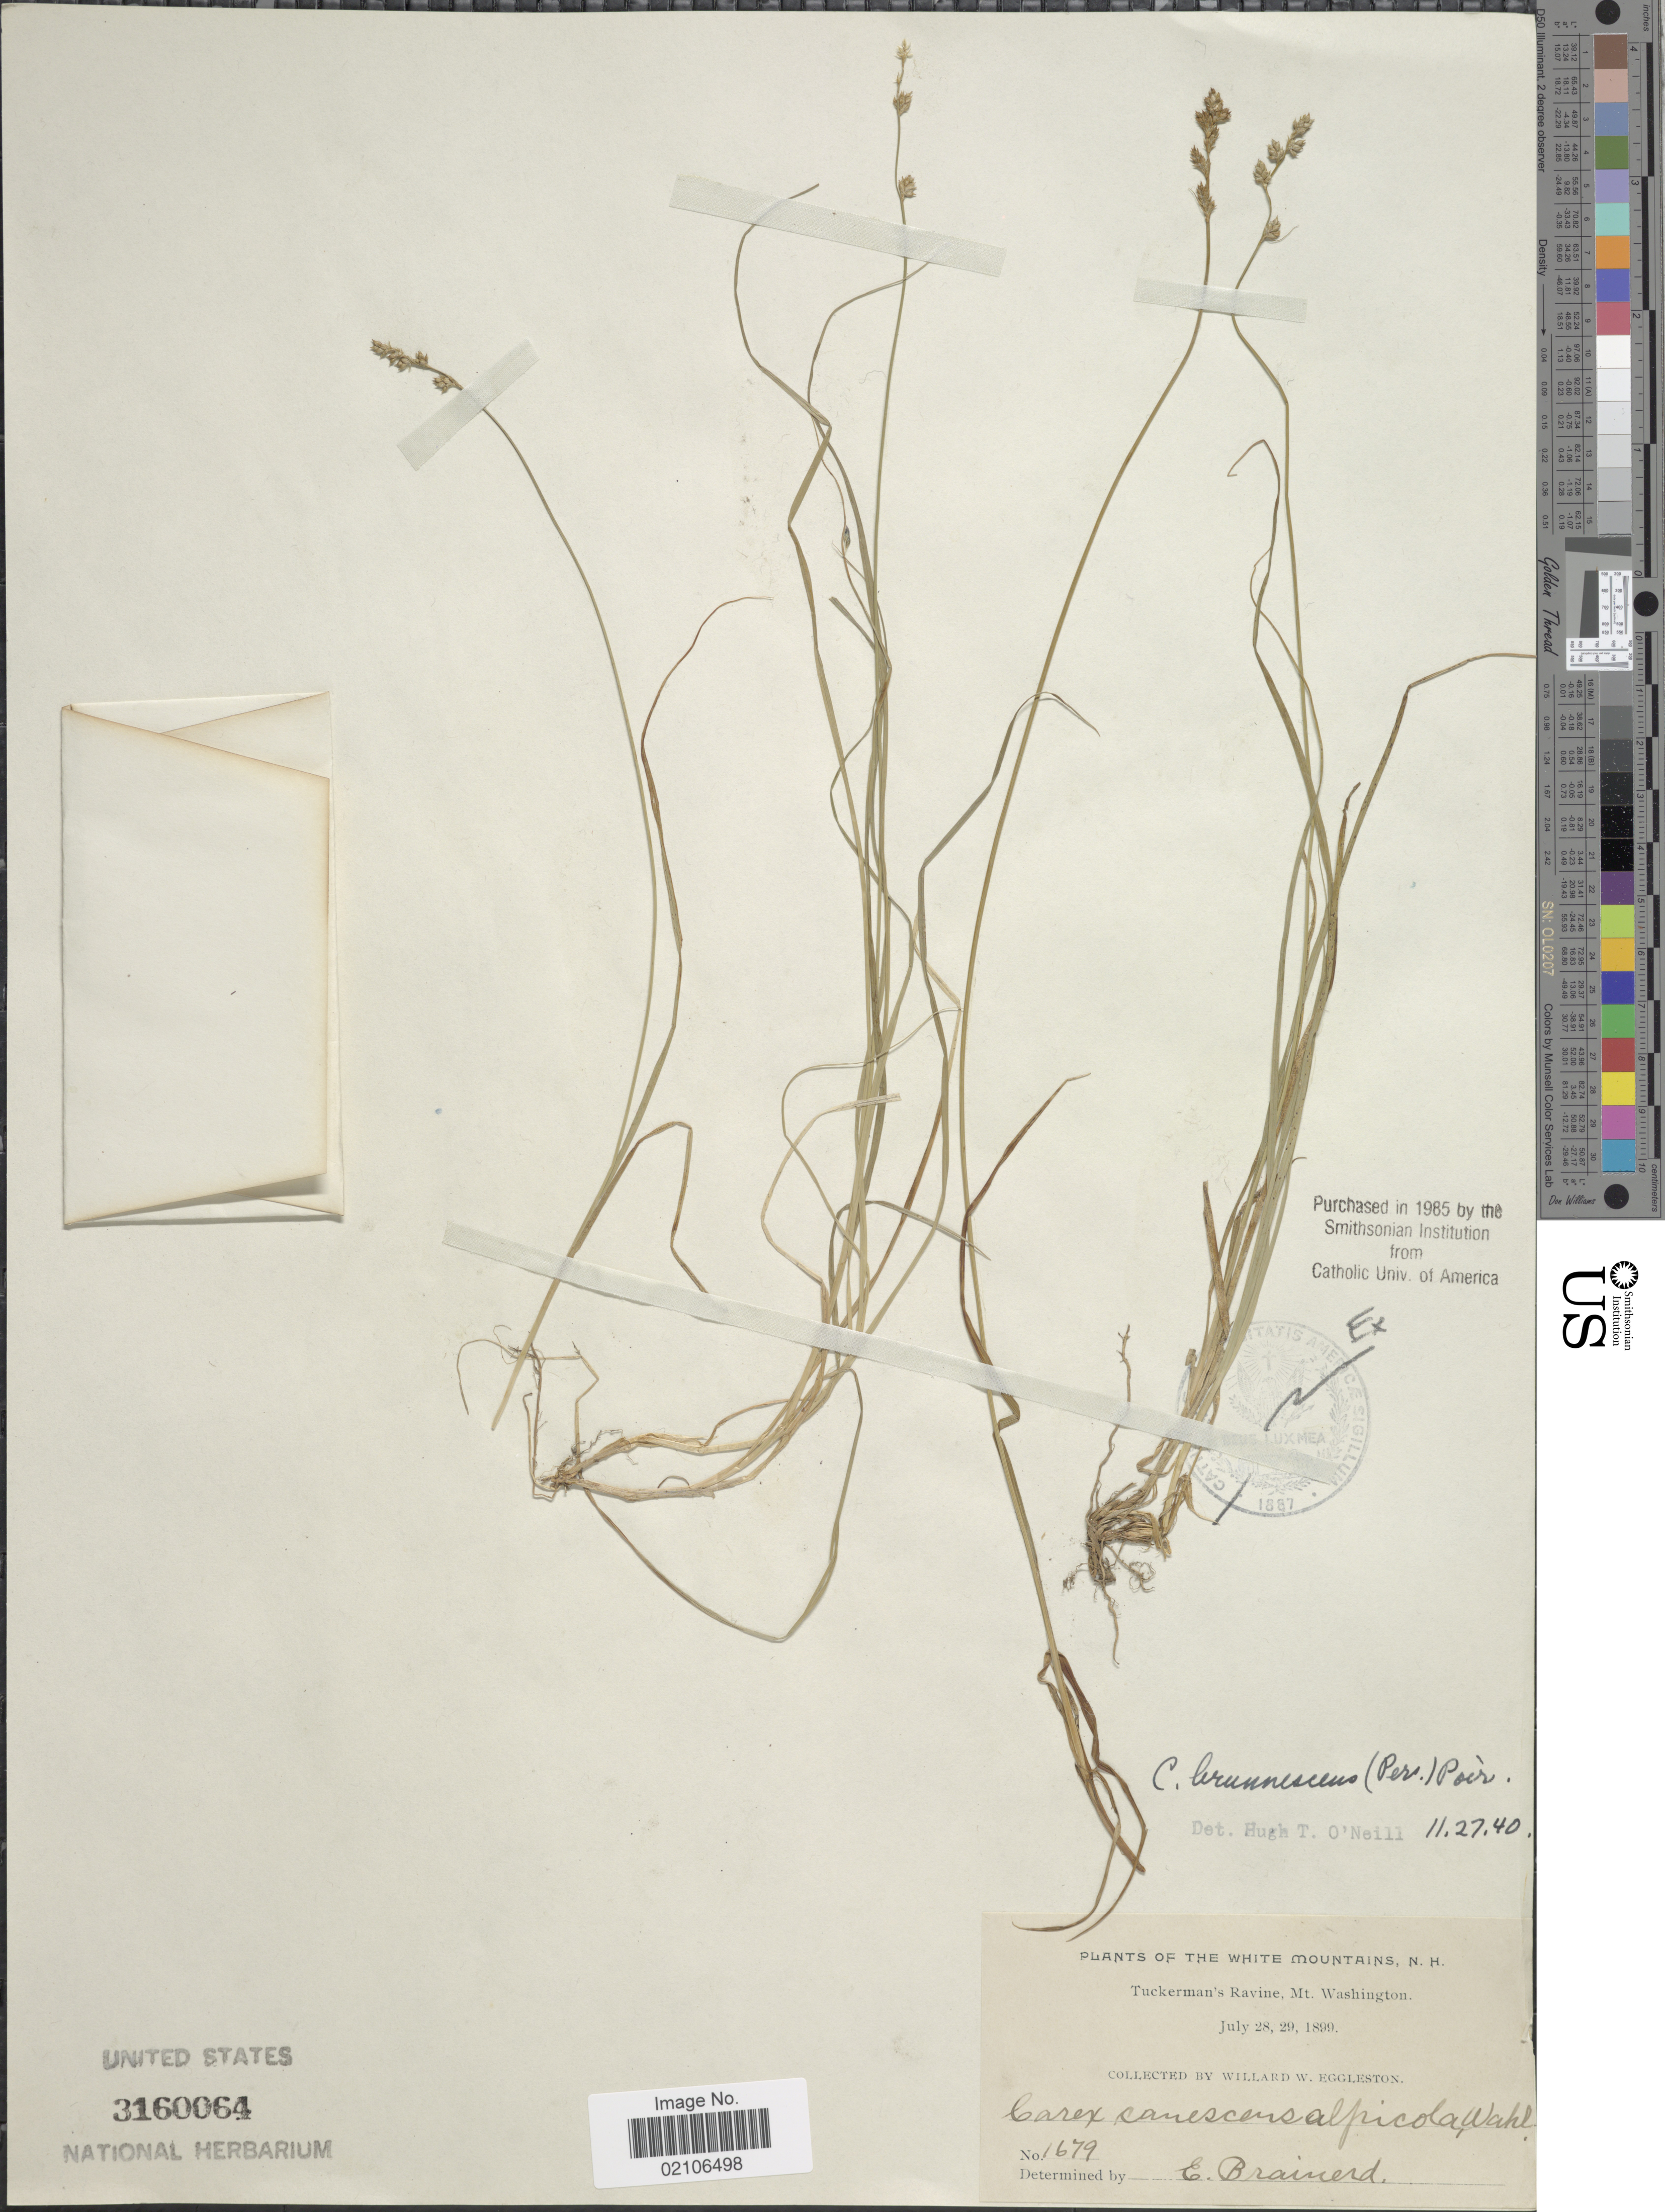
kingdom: Plantae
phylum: Tracheophyta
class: Liliopsida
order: Poales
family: Cyperaceae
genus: Carex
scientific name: Carex brunnescens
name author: (Pers.) Poir.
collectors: W. W. Eggleston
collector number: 1679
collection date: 1899-07-28/1899-07-29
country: United States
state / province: New Hampshire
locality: The White Mountains, Tuckerman's Ravine, Mt. Washington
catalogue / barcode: US 3160064